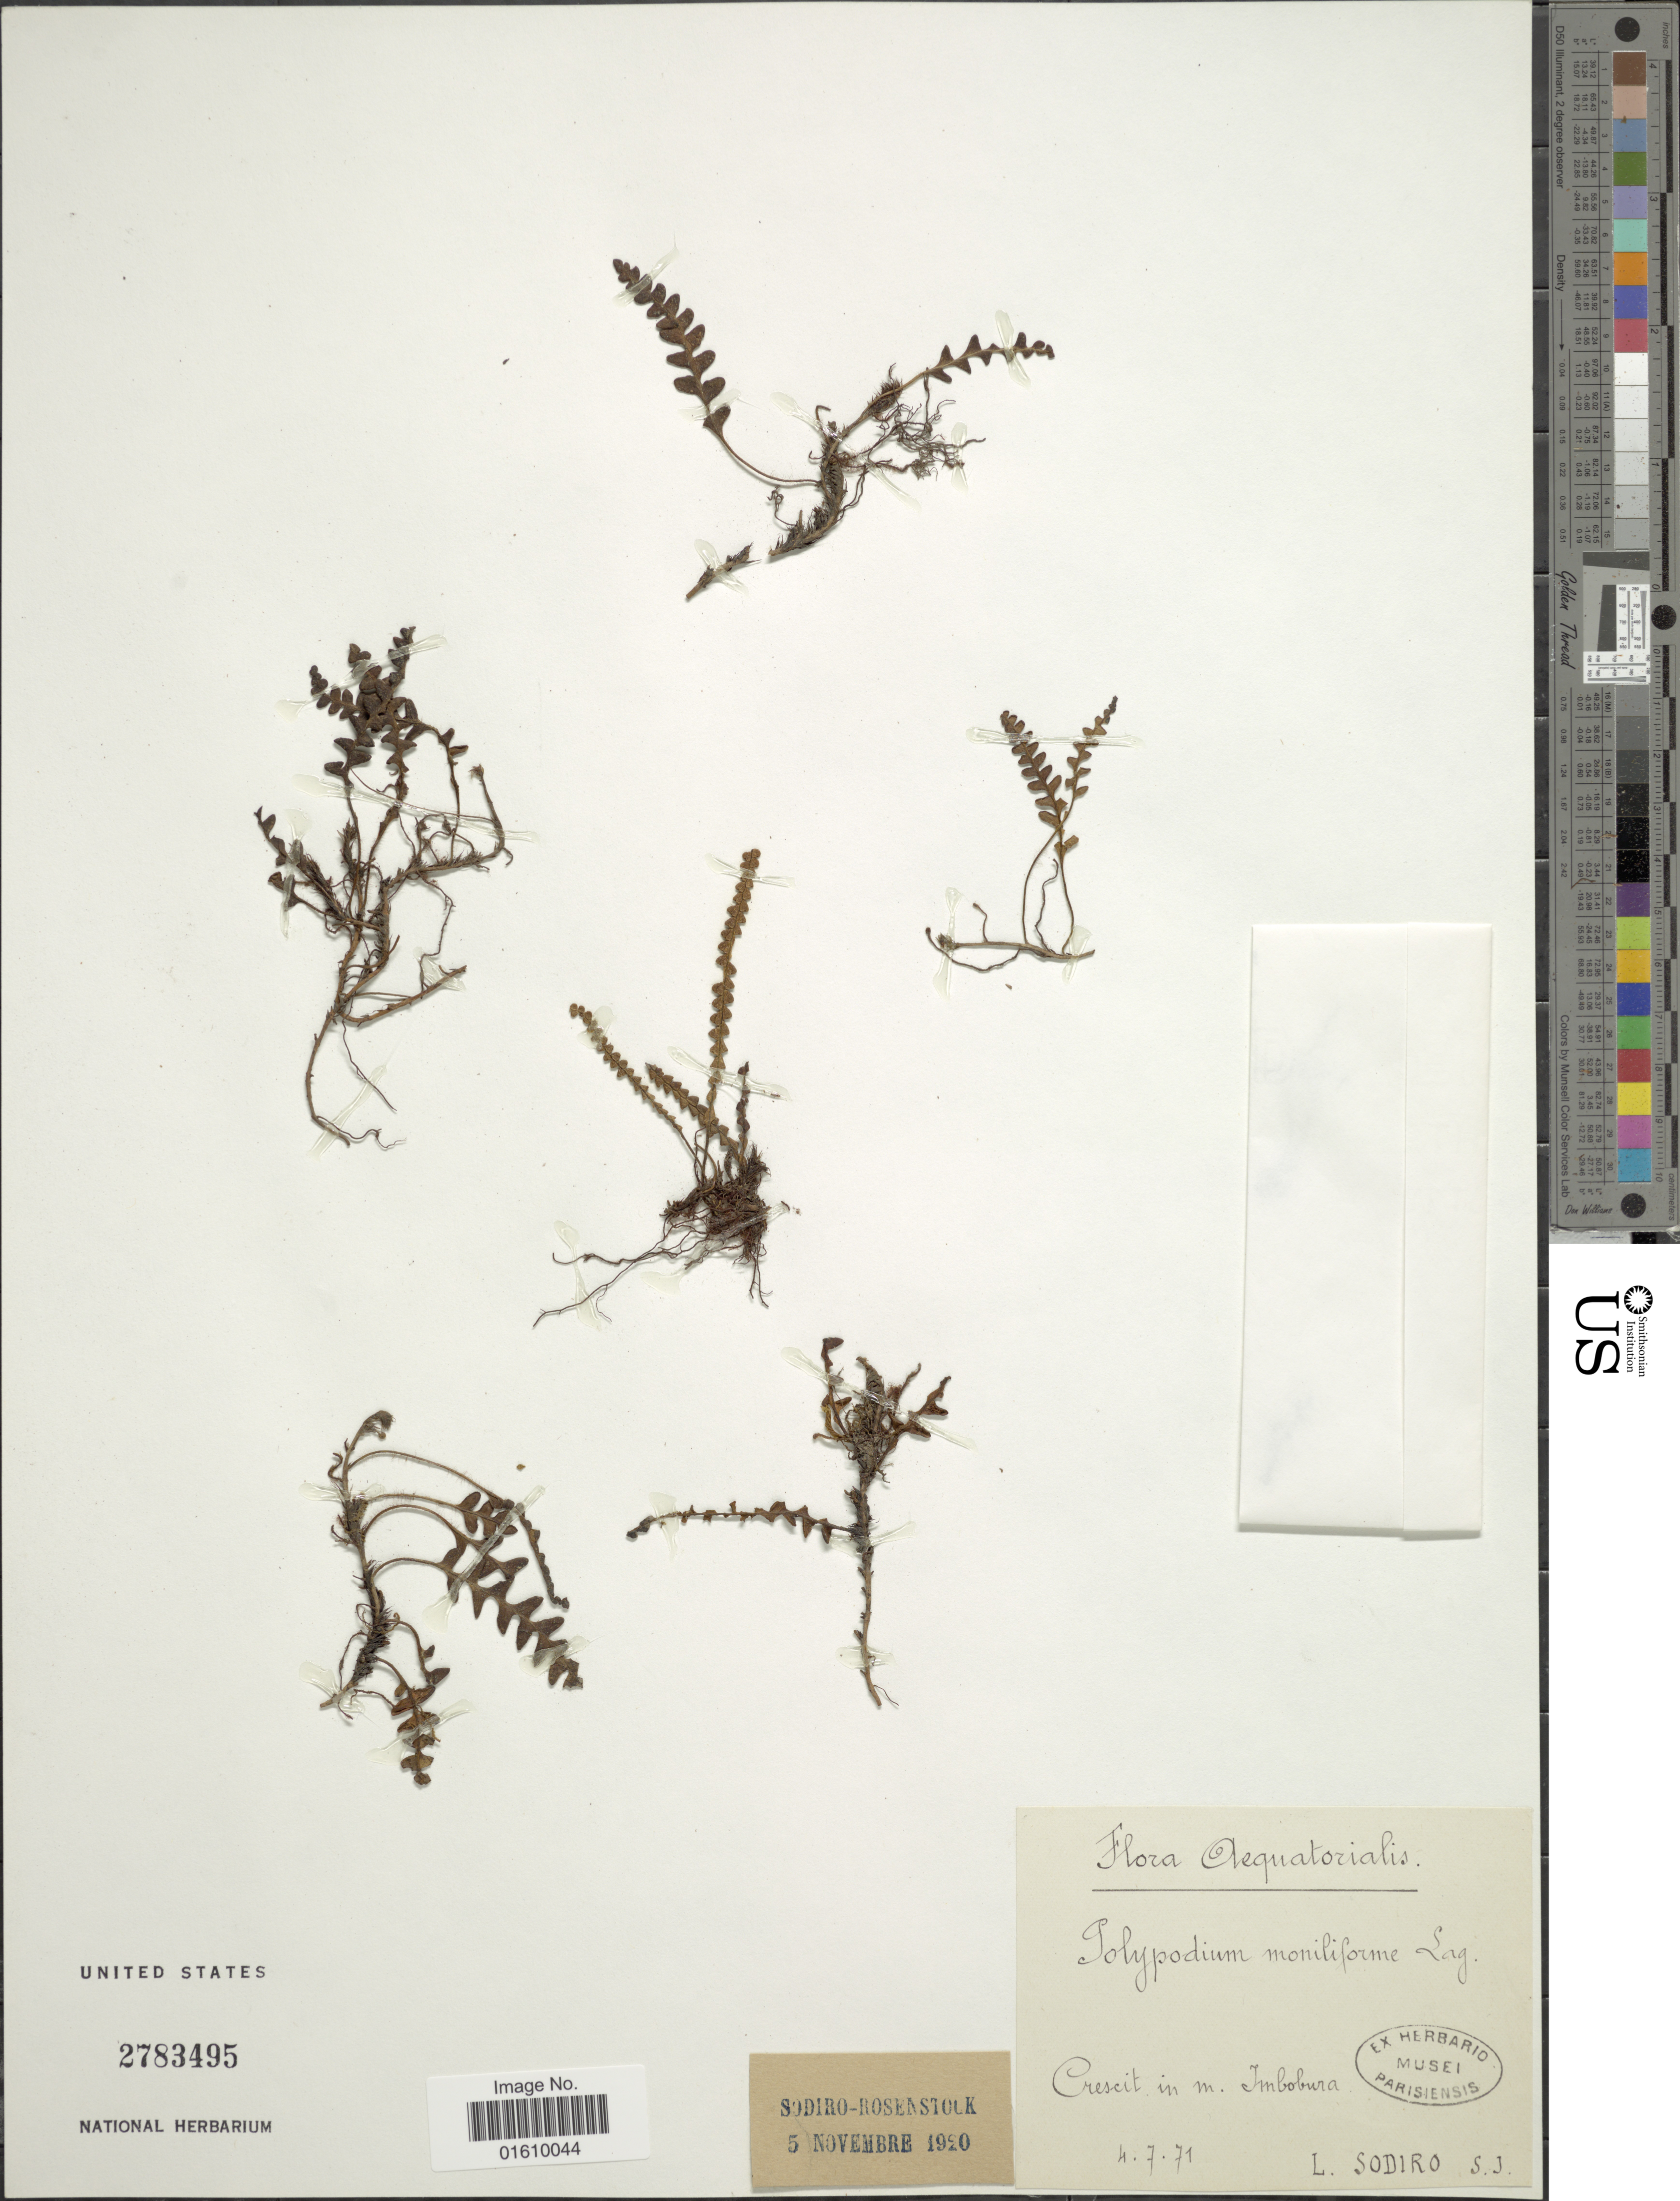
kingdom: Plantae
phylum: Tracheophyta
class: Polypodiopsida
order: Polypodiales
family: Polypodiaceae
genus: Melpomene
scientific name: Melpomene moniliformis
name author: (Lag. ex Sw.) A.R. Sm. & R.C. Moran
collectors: L. Sodiro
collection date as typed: Transcribed d/m/y: 4/7/71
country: Ecuador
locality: Cresit in m. Imbobura.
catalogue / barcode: US 2783495